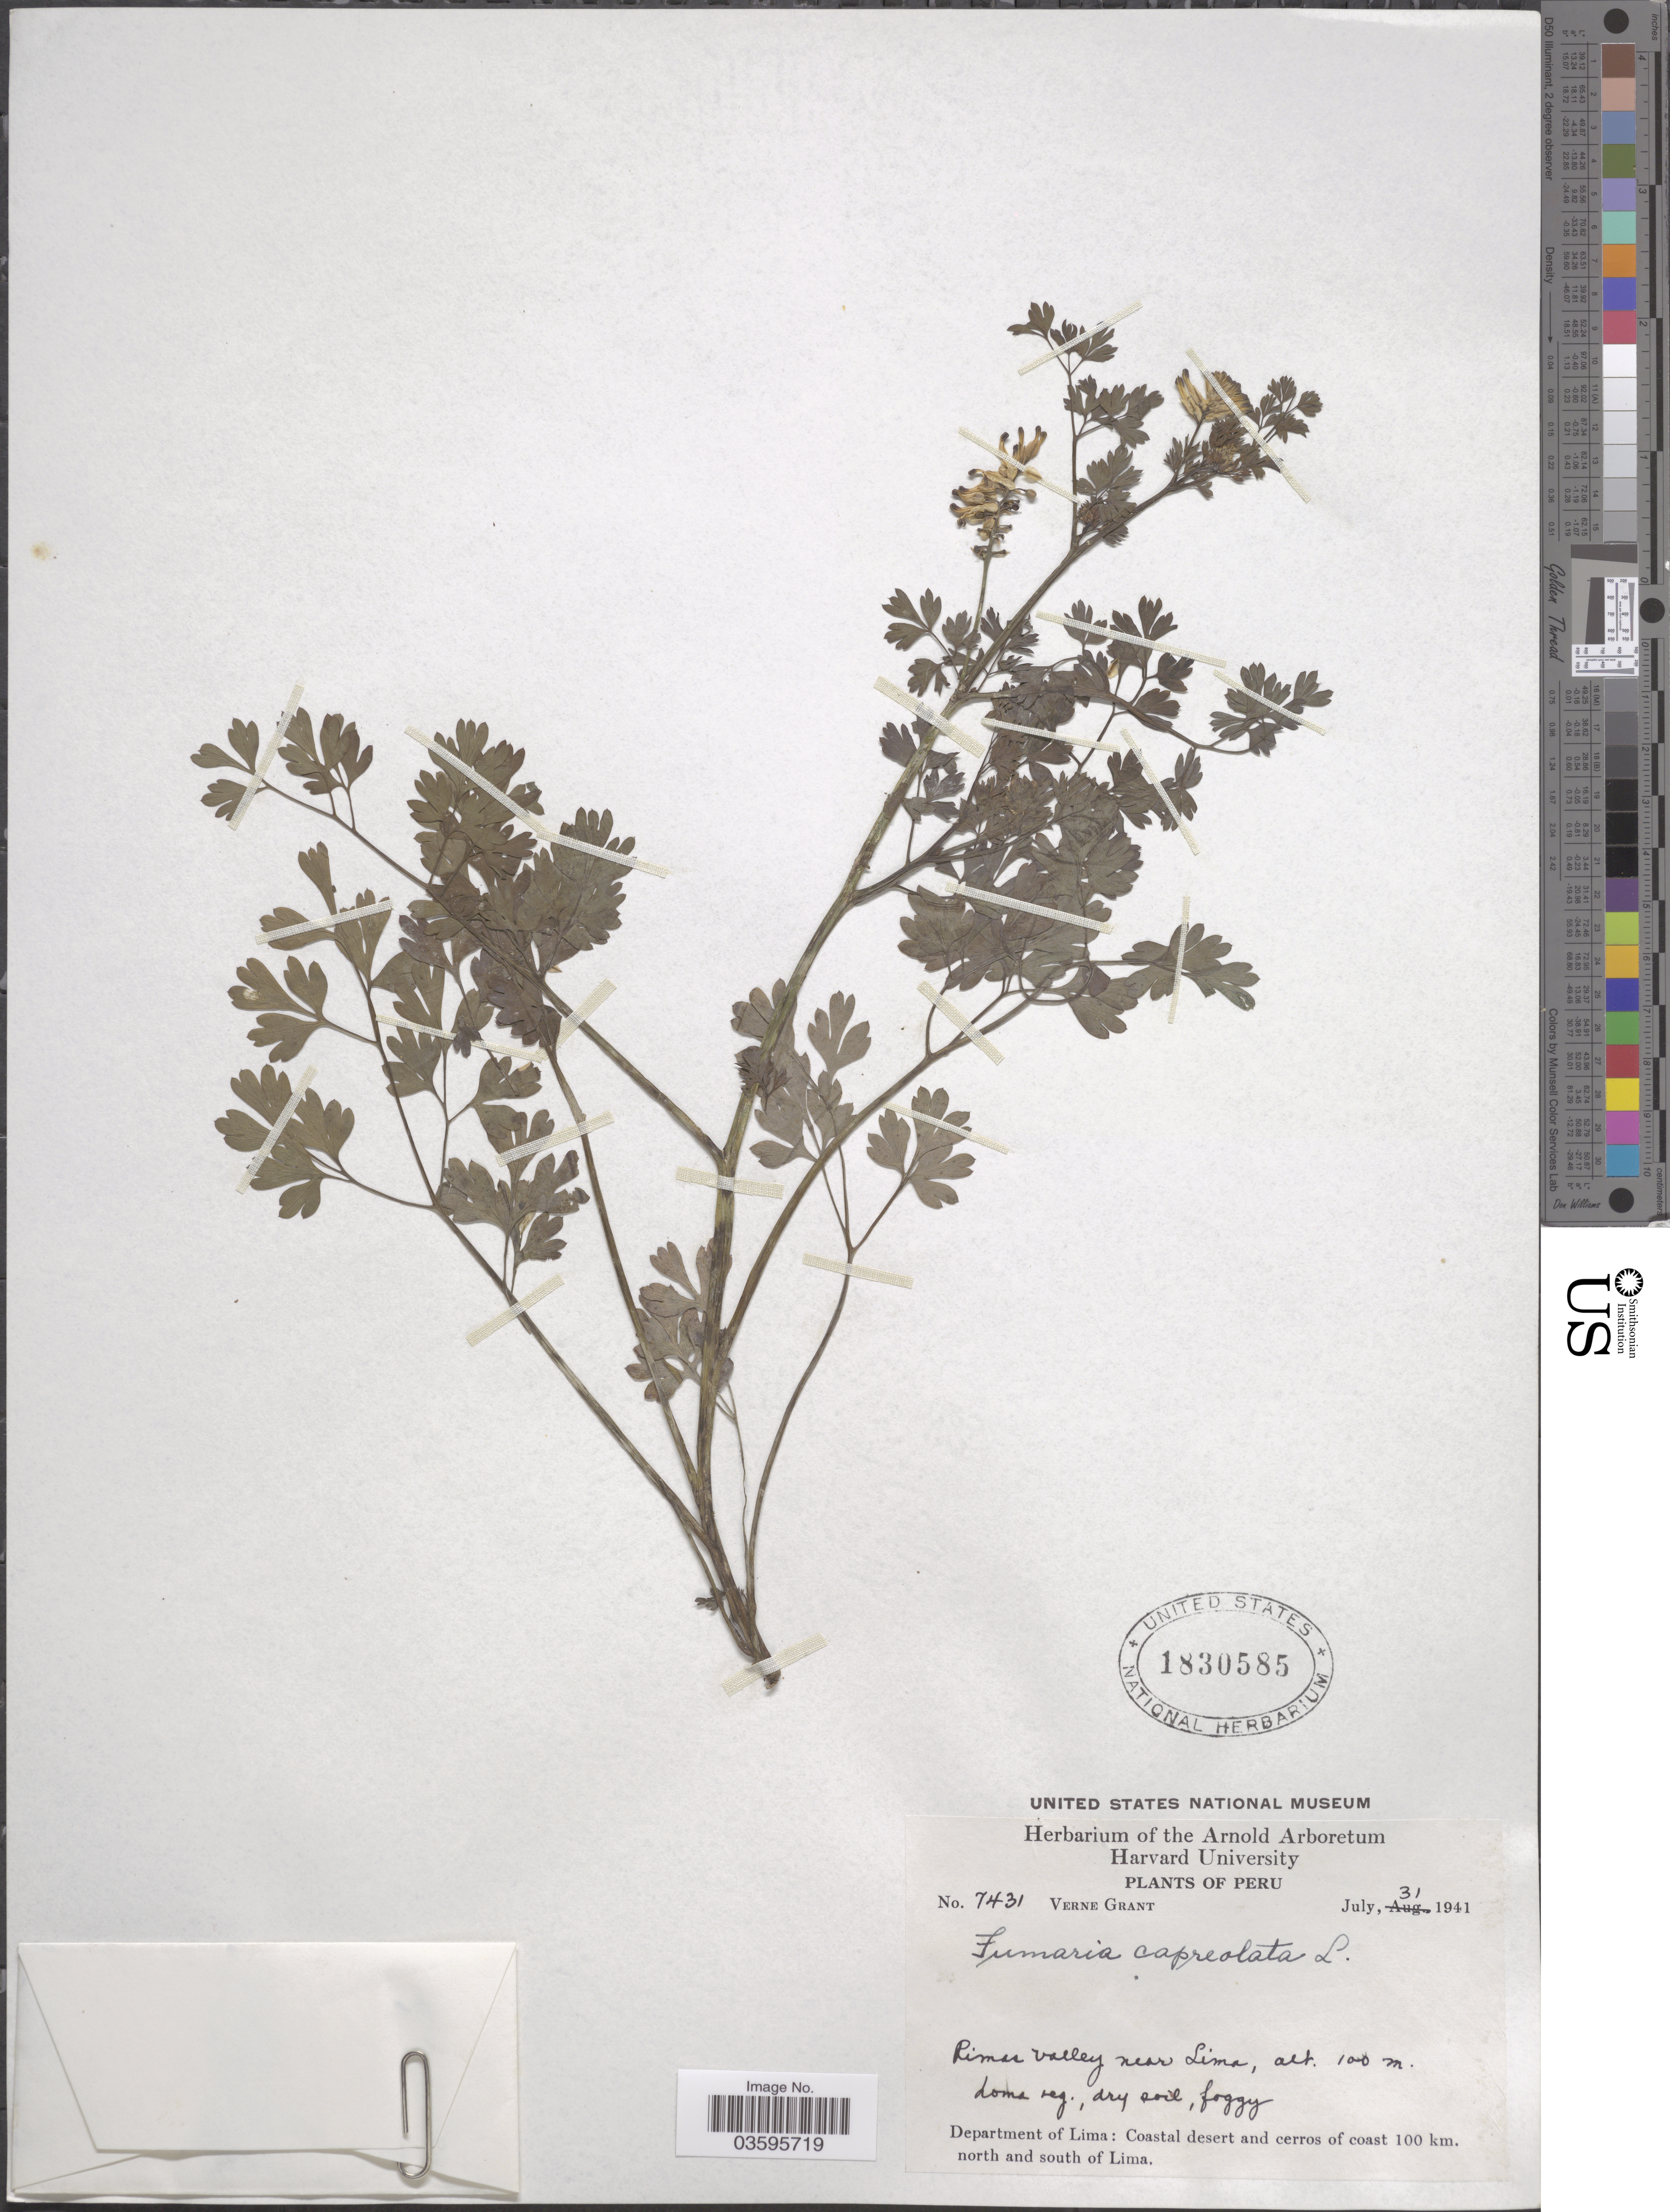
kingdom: Plantae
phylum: Tracheophyta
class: Magnoliopsida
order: Ranunculales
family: Papaveraceae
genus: Fumaria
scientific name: Fumaria capreolata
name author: L.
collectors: V. Grant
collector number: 7431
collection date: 1941-07-31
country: Peru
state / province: Lima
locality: Rimas valley near Lima. Department of Lima: Coastal desert and cerros of coast 100 km. north and south of Lima.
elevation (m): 100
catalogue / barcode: US 1830585